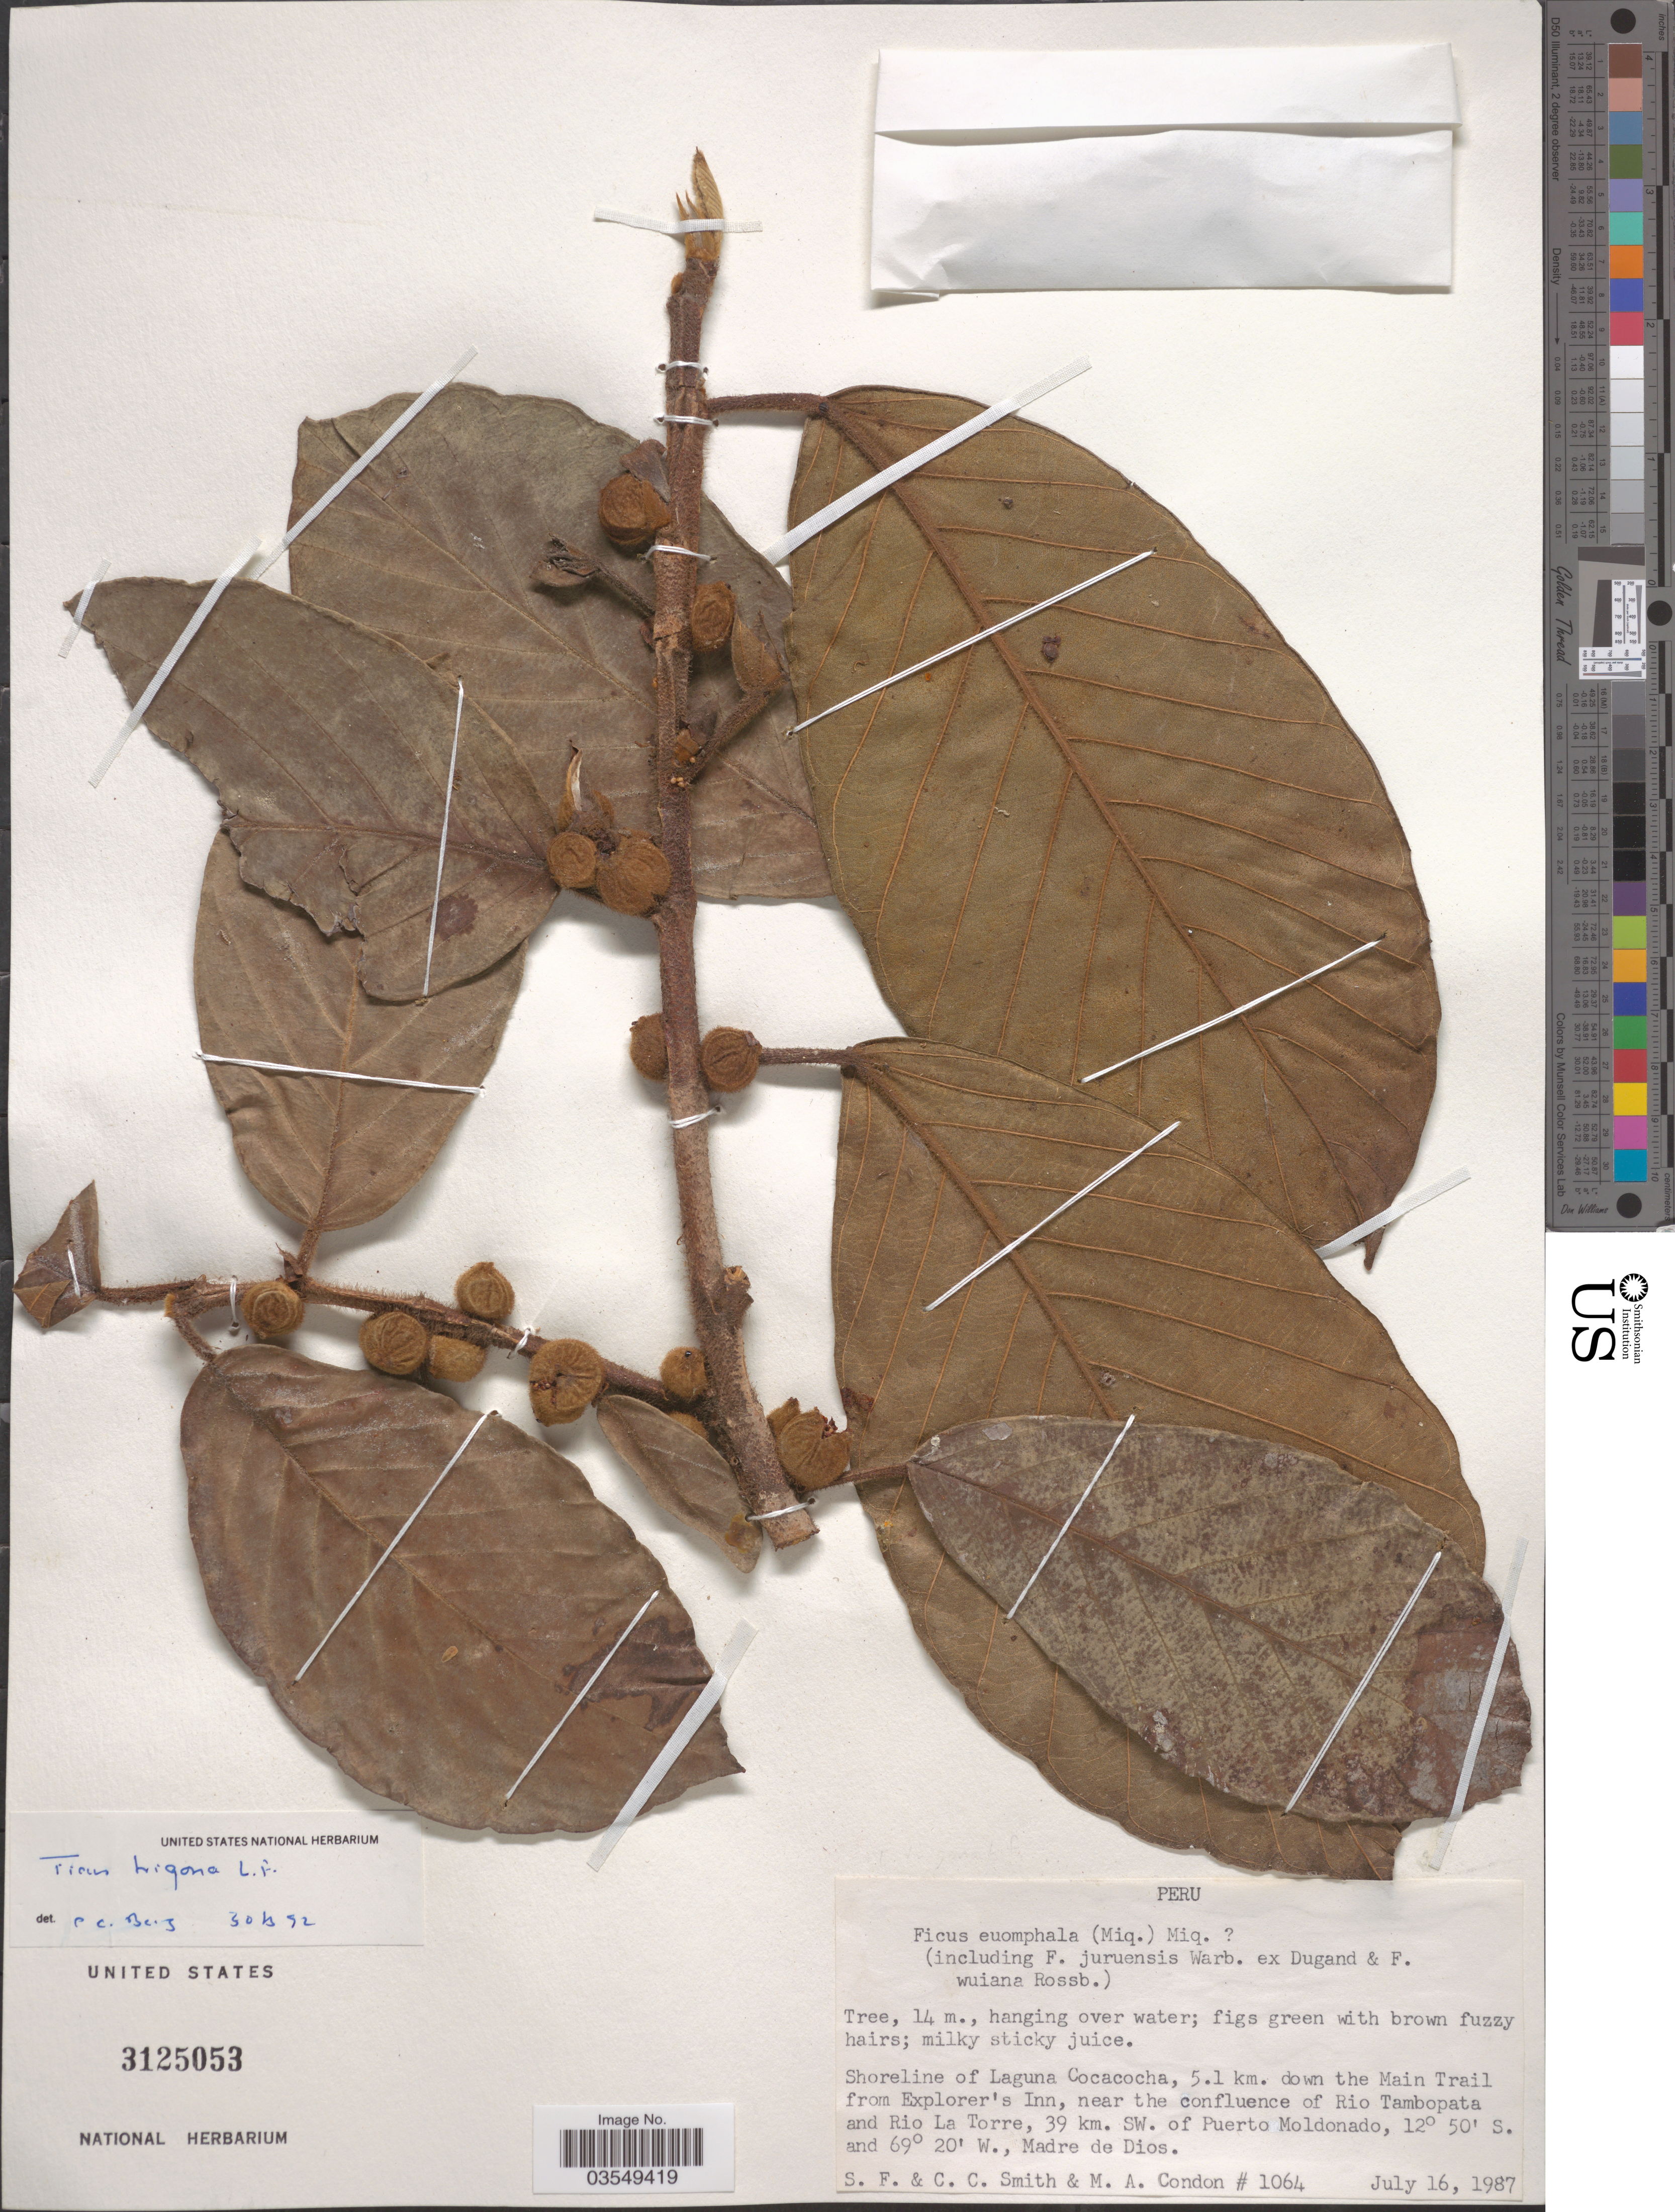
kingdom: Plantae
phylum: Tracheophyta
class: Magnoliopsida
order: Rosales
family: Moraceae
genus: Ficus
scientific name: Ficus trigona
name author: L. f.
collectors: S.F. Smith, C. C. Smith & M. Condon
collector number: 1064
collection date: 1987-07-16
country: Peru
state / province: Madre de Dios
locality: Shoreline of Laguna Cocacocha, 5.1 km. down the Main Trail from Explorer's Inn, near the confluence of Rio Tambopata and Rio La Torre, 39 km. SW. of Puerto Moldonado.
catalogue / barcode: US 3125053